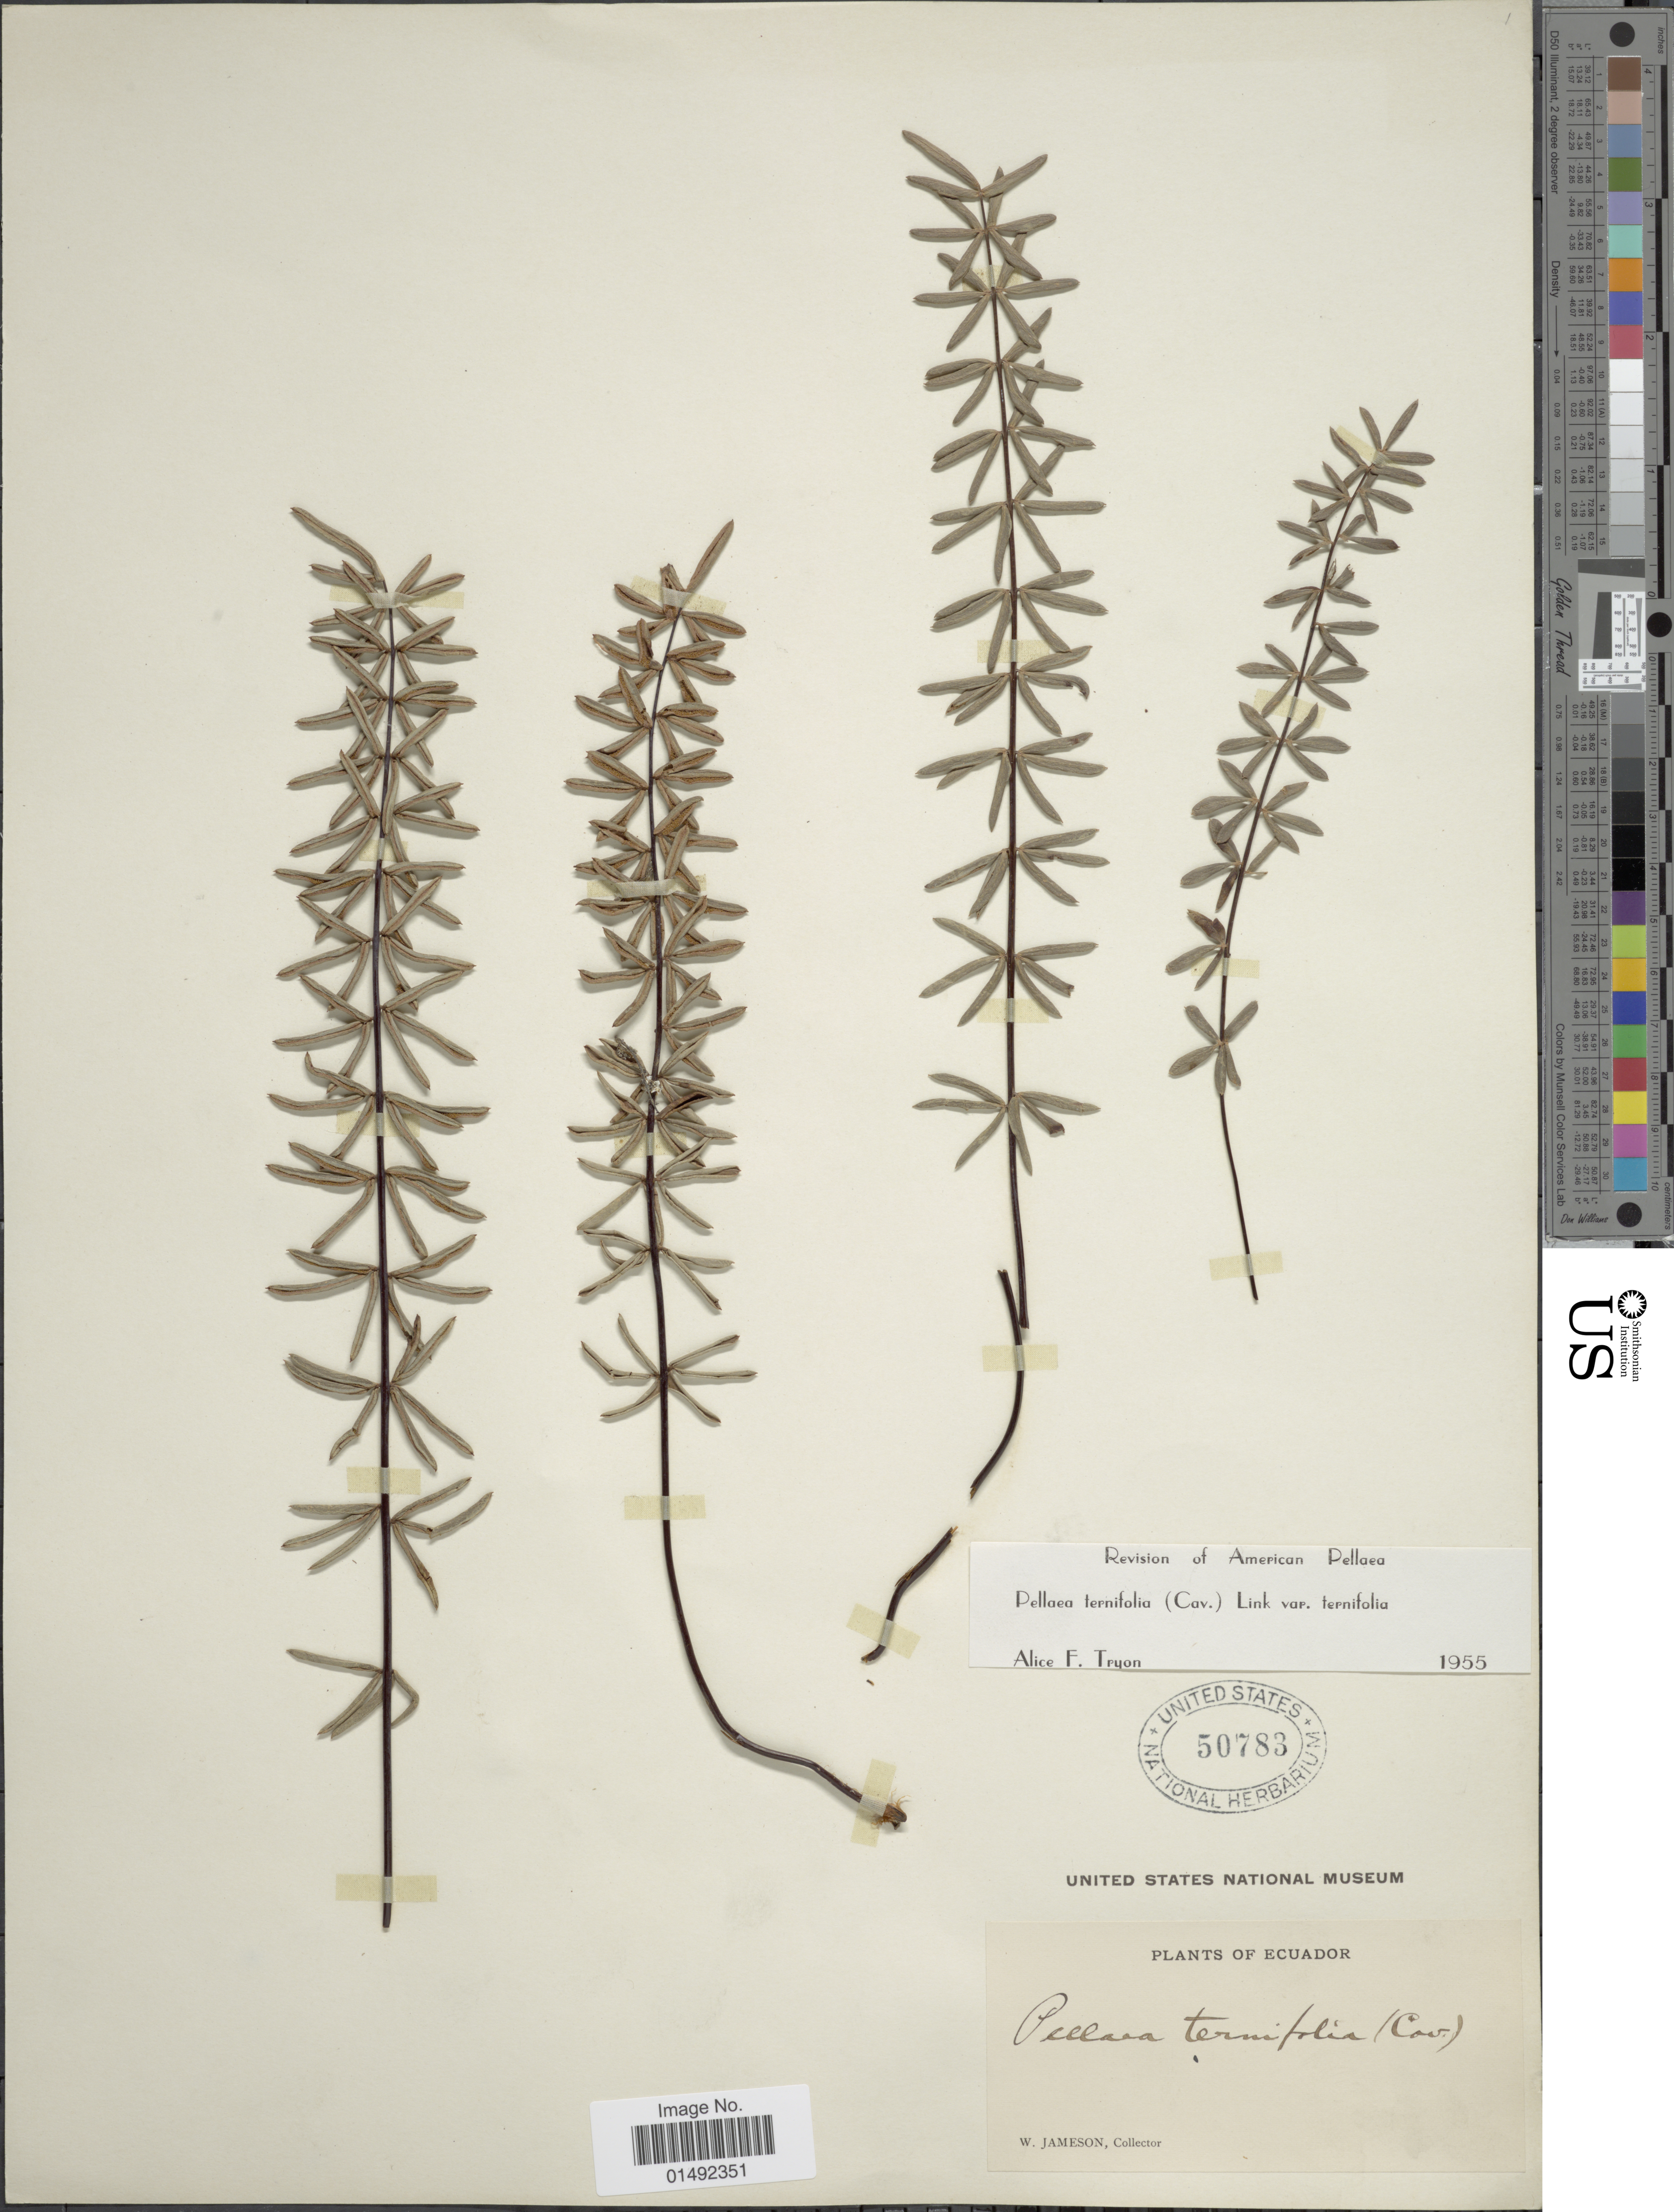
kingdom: Plantae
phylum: Tracheophyta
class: Polypodiopsida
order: Polypodiales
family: Pteridaceae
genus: Pellaea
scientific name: Pellaea ternifolia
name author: (Cav.) Link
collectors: W. Jameson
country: Ecuador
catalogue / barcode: US 50783